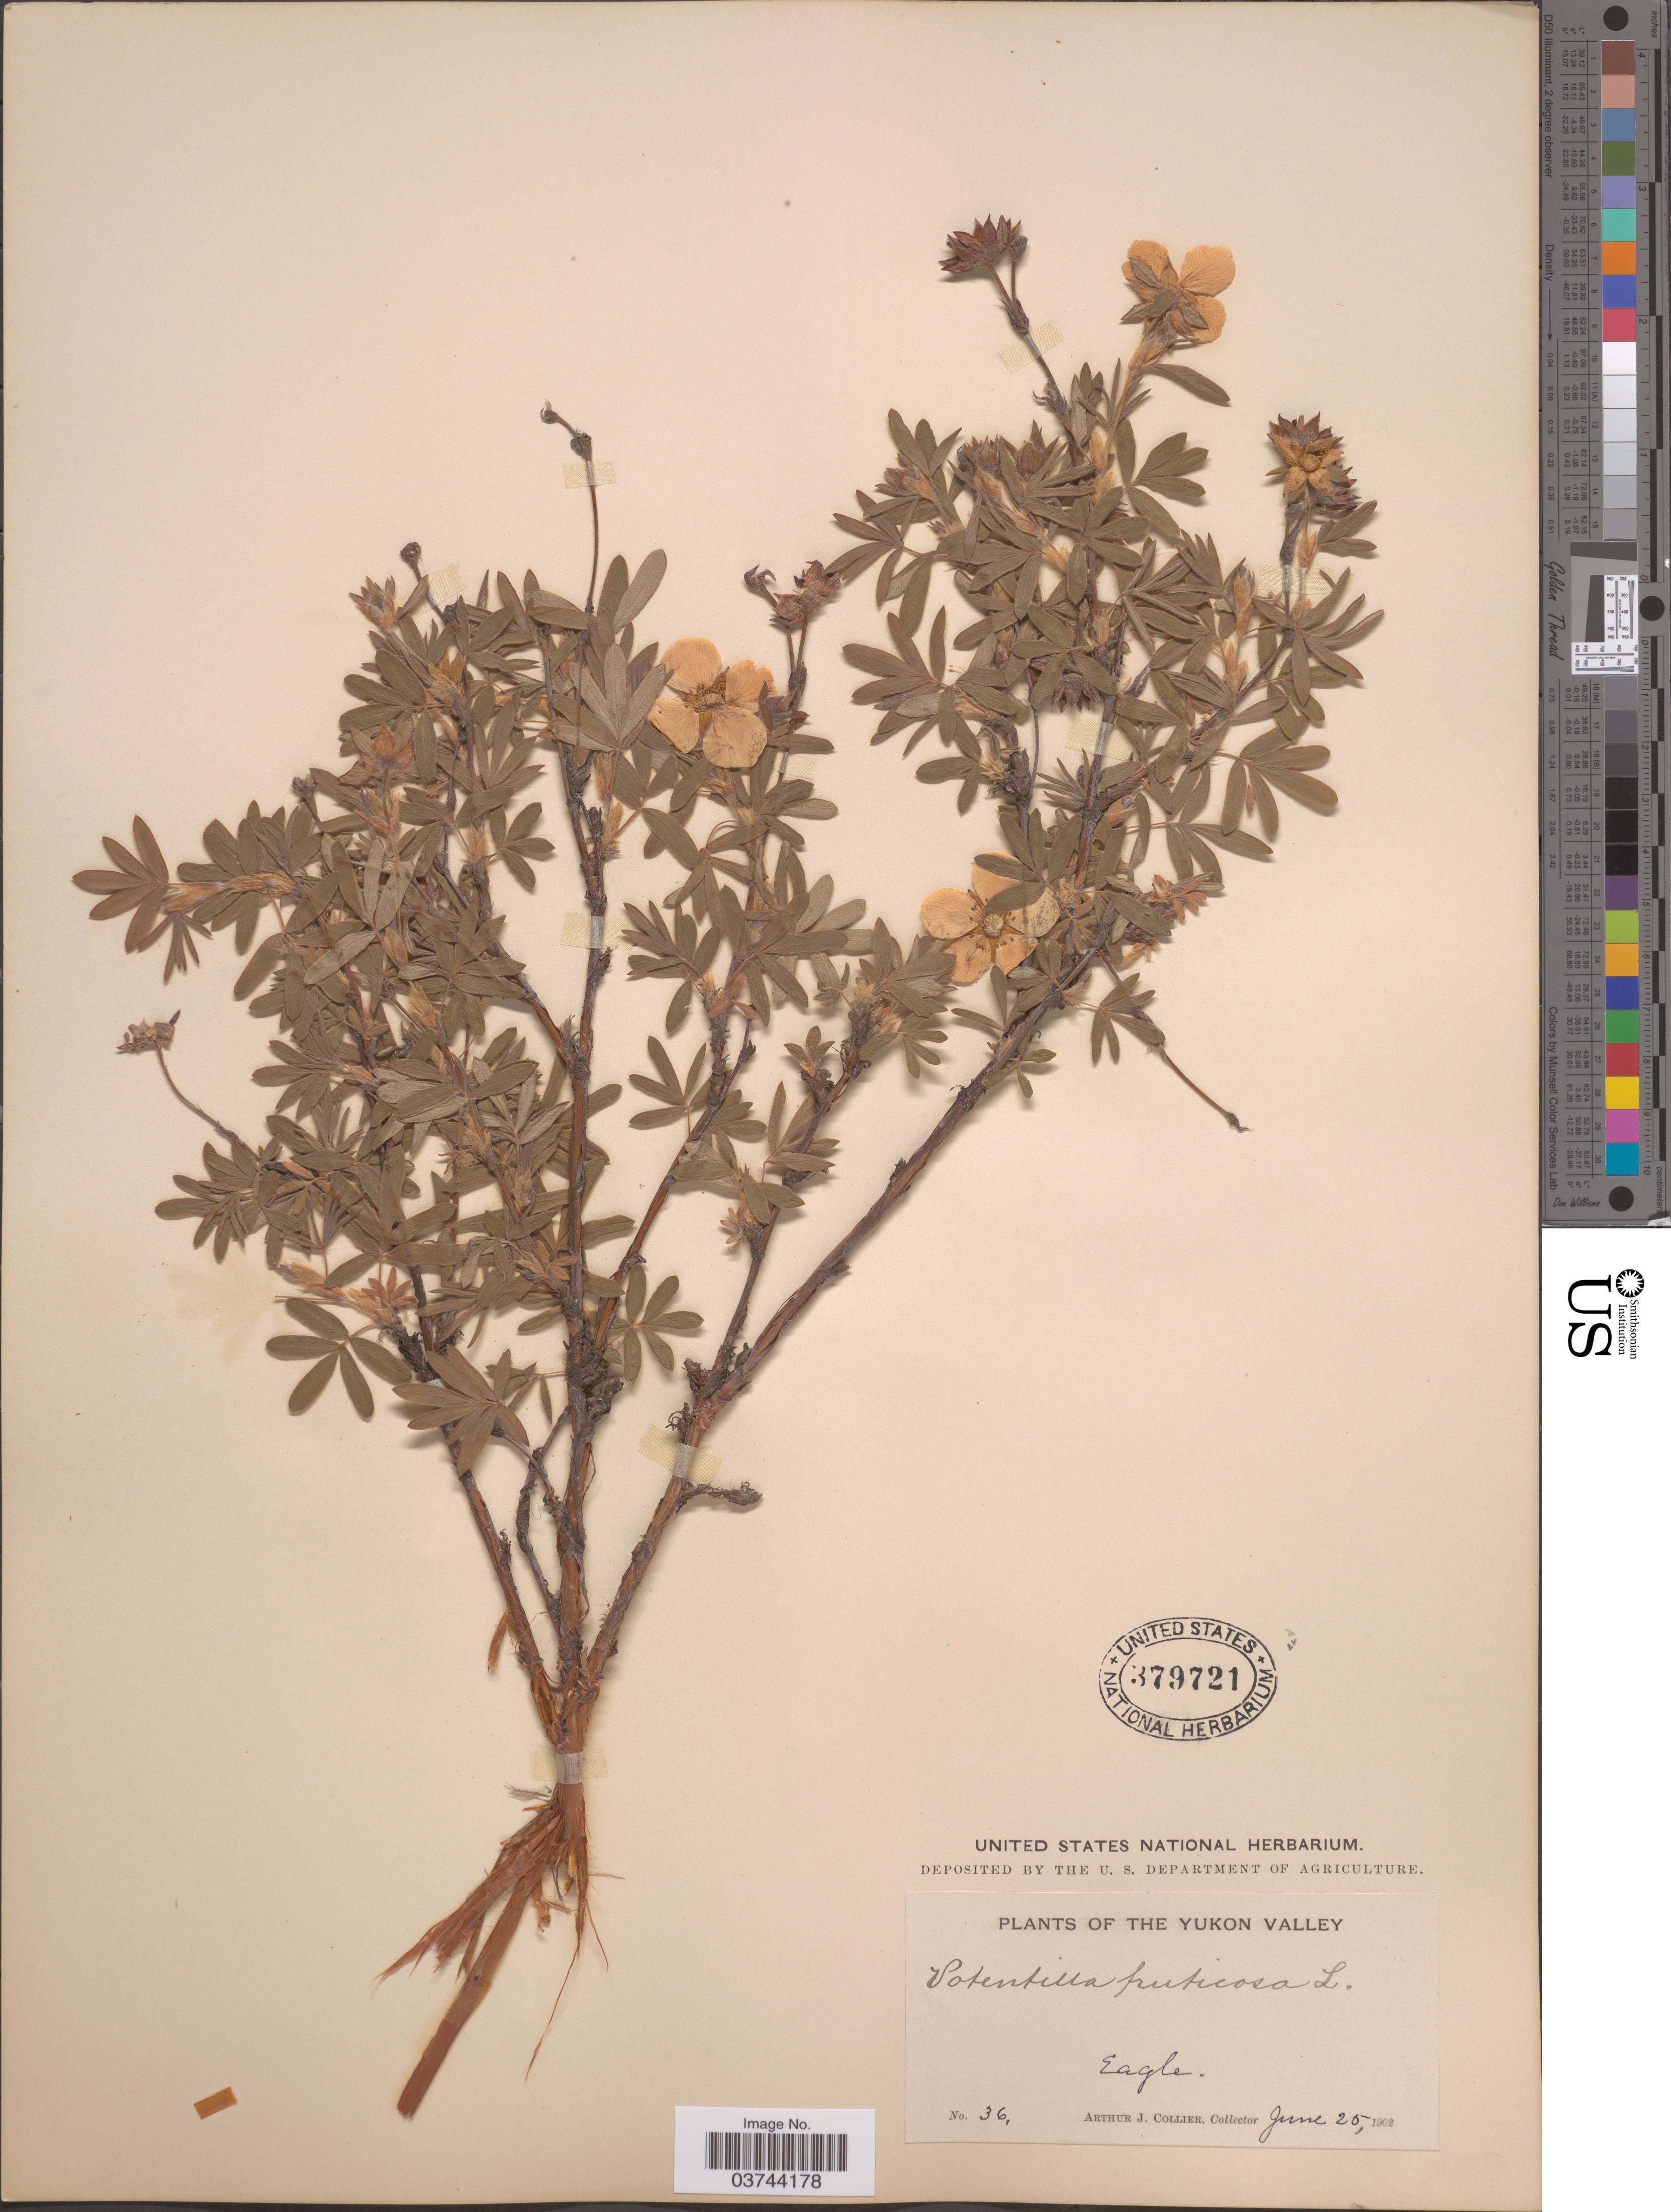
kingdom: Plantae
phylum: Tracheophyta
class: Magnoliopsida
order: Rosales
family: Rosaceae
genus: Dasiphora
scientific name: Dasiphora fruticosa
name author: (L.) Rydb.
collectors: A. Collier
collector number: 36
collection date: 1902-06-25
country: Canada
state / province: Yukon Territory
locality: Yulon Valley. Eagle.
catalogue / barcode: US 379721